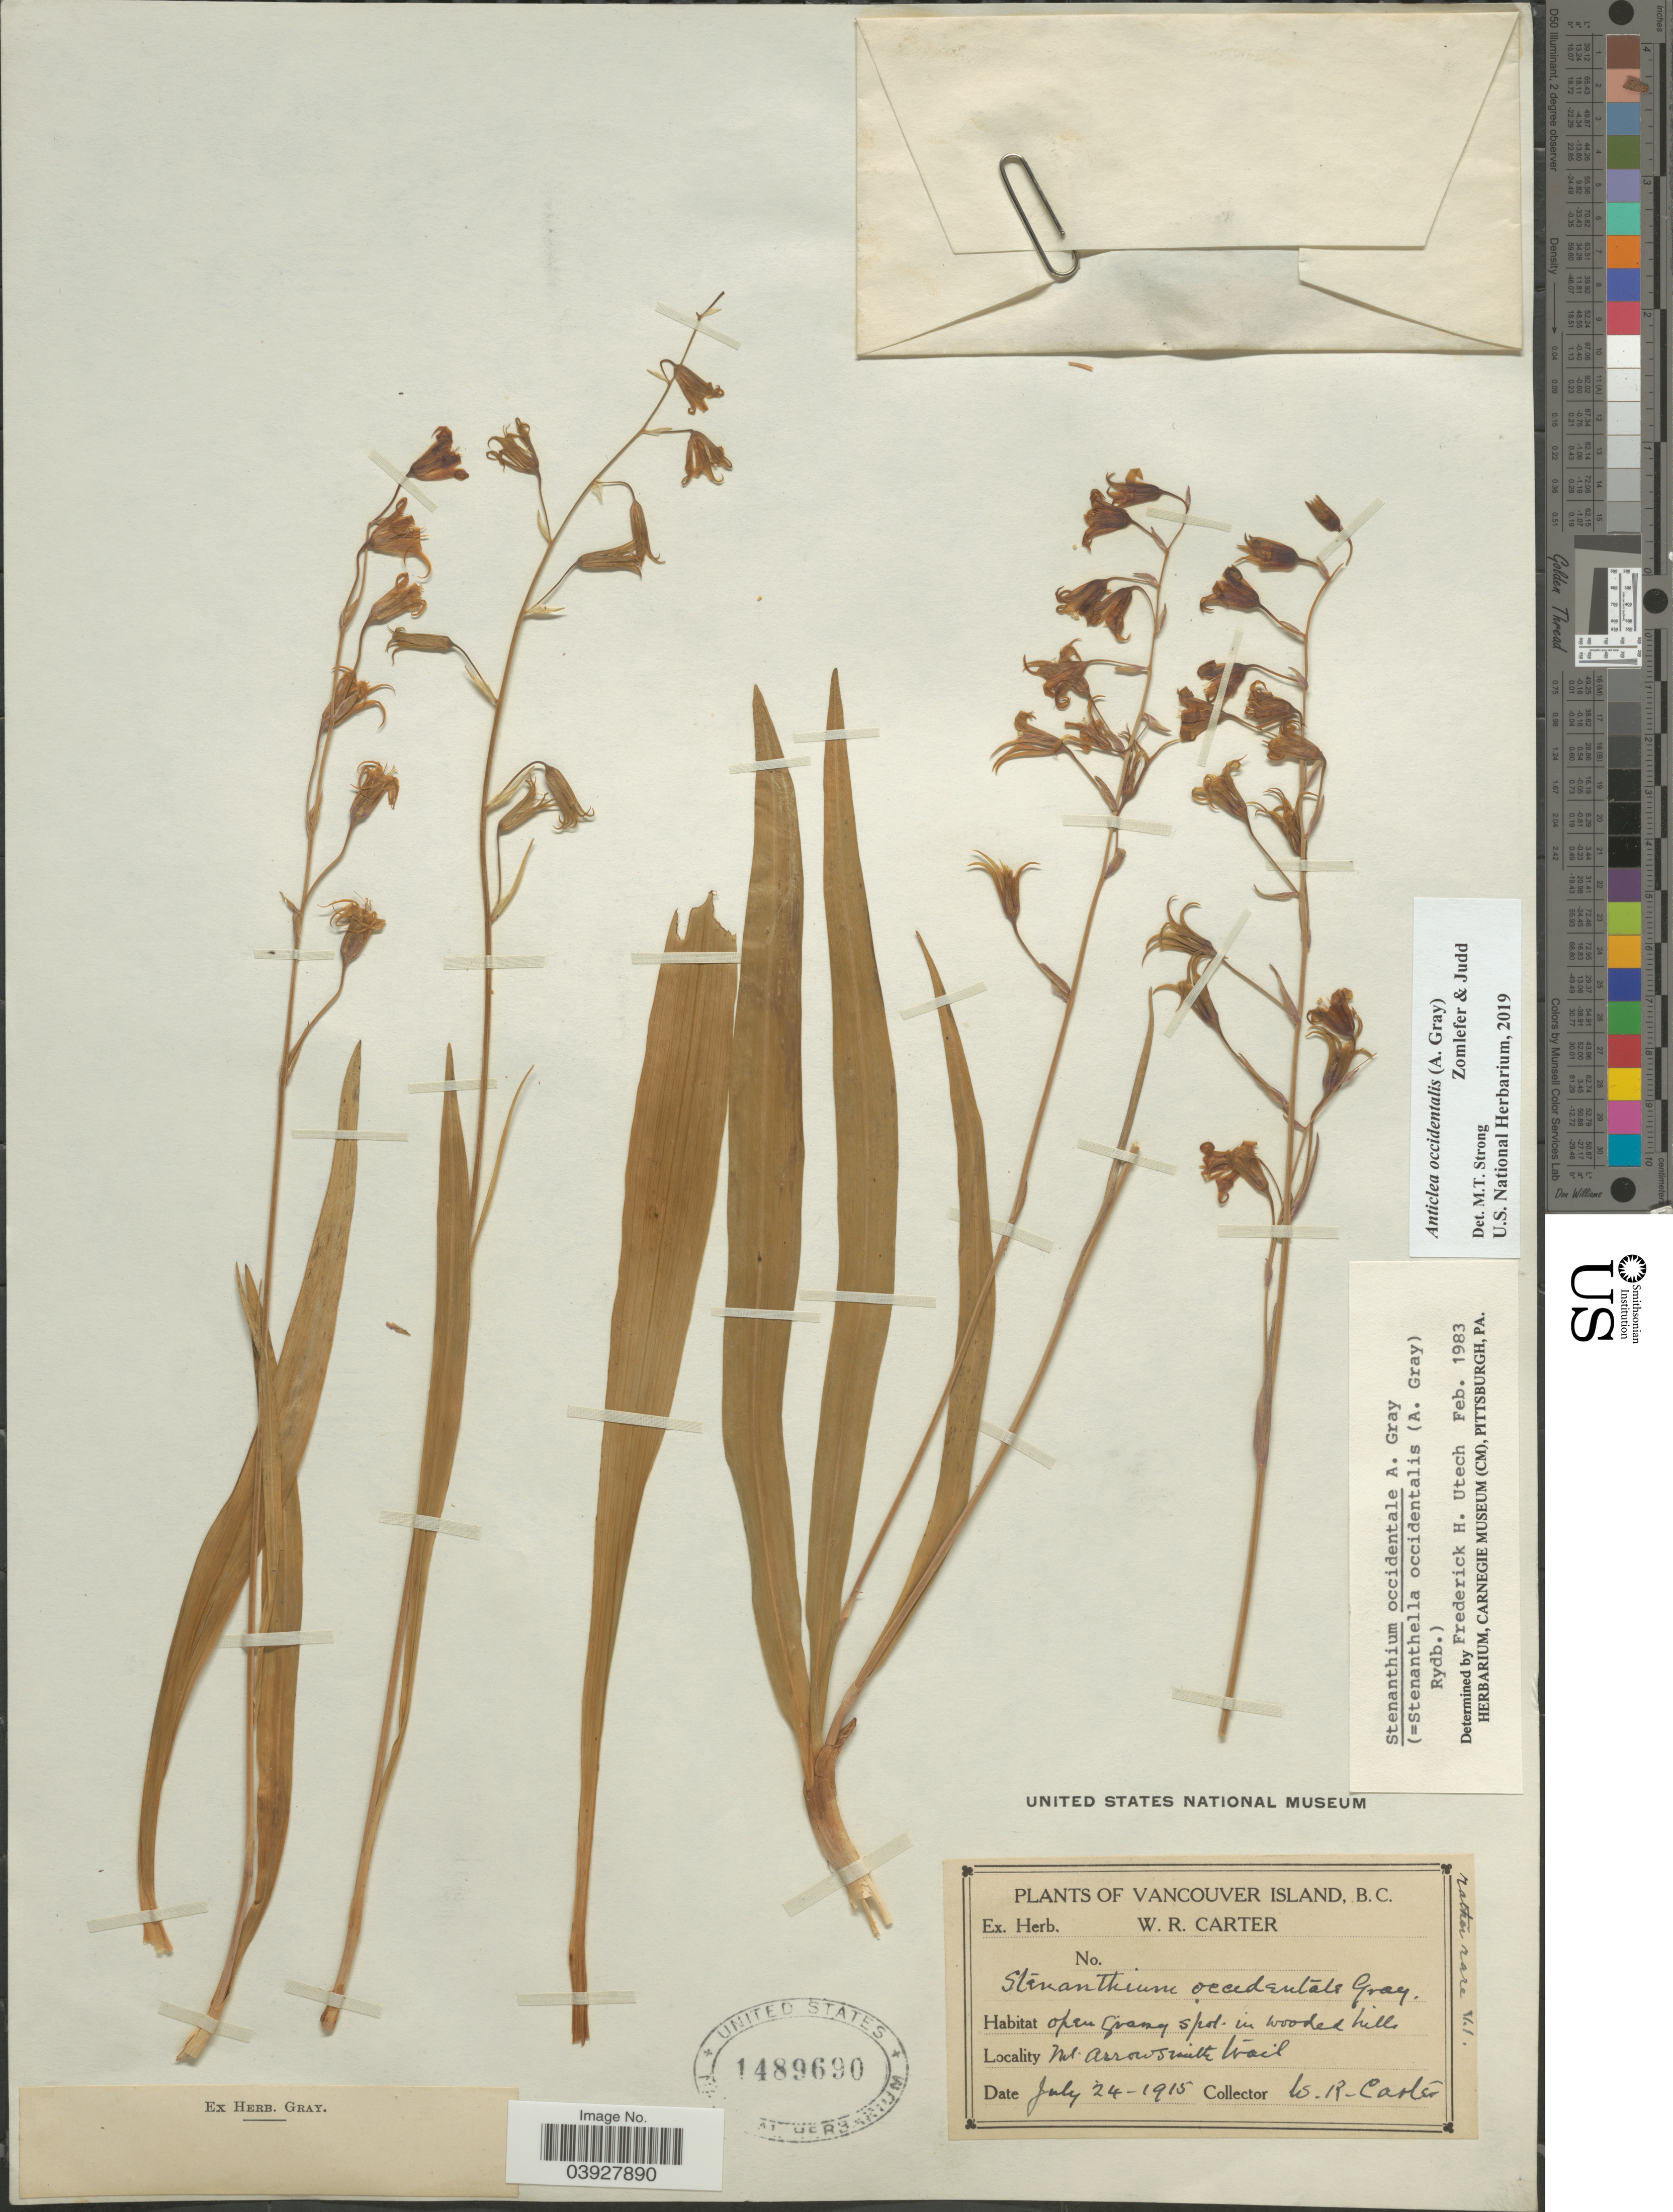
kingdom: Plantae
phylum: Tracheophyta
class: Liliopsida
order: Liliales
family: Melanthiaceae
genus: Anticlea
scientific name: Anticlea occidentalis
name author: (A. Gray) Zomlefer & Judd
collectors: W. R. Carter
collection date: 1915-07-24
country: Canada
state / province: British Columbia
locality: Vancouver Island. Mt. Arrowsmith trail.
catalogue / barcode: US 1489690